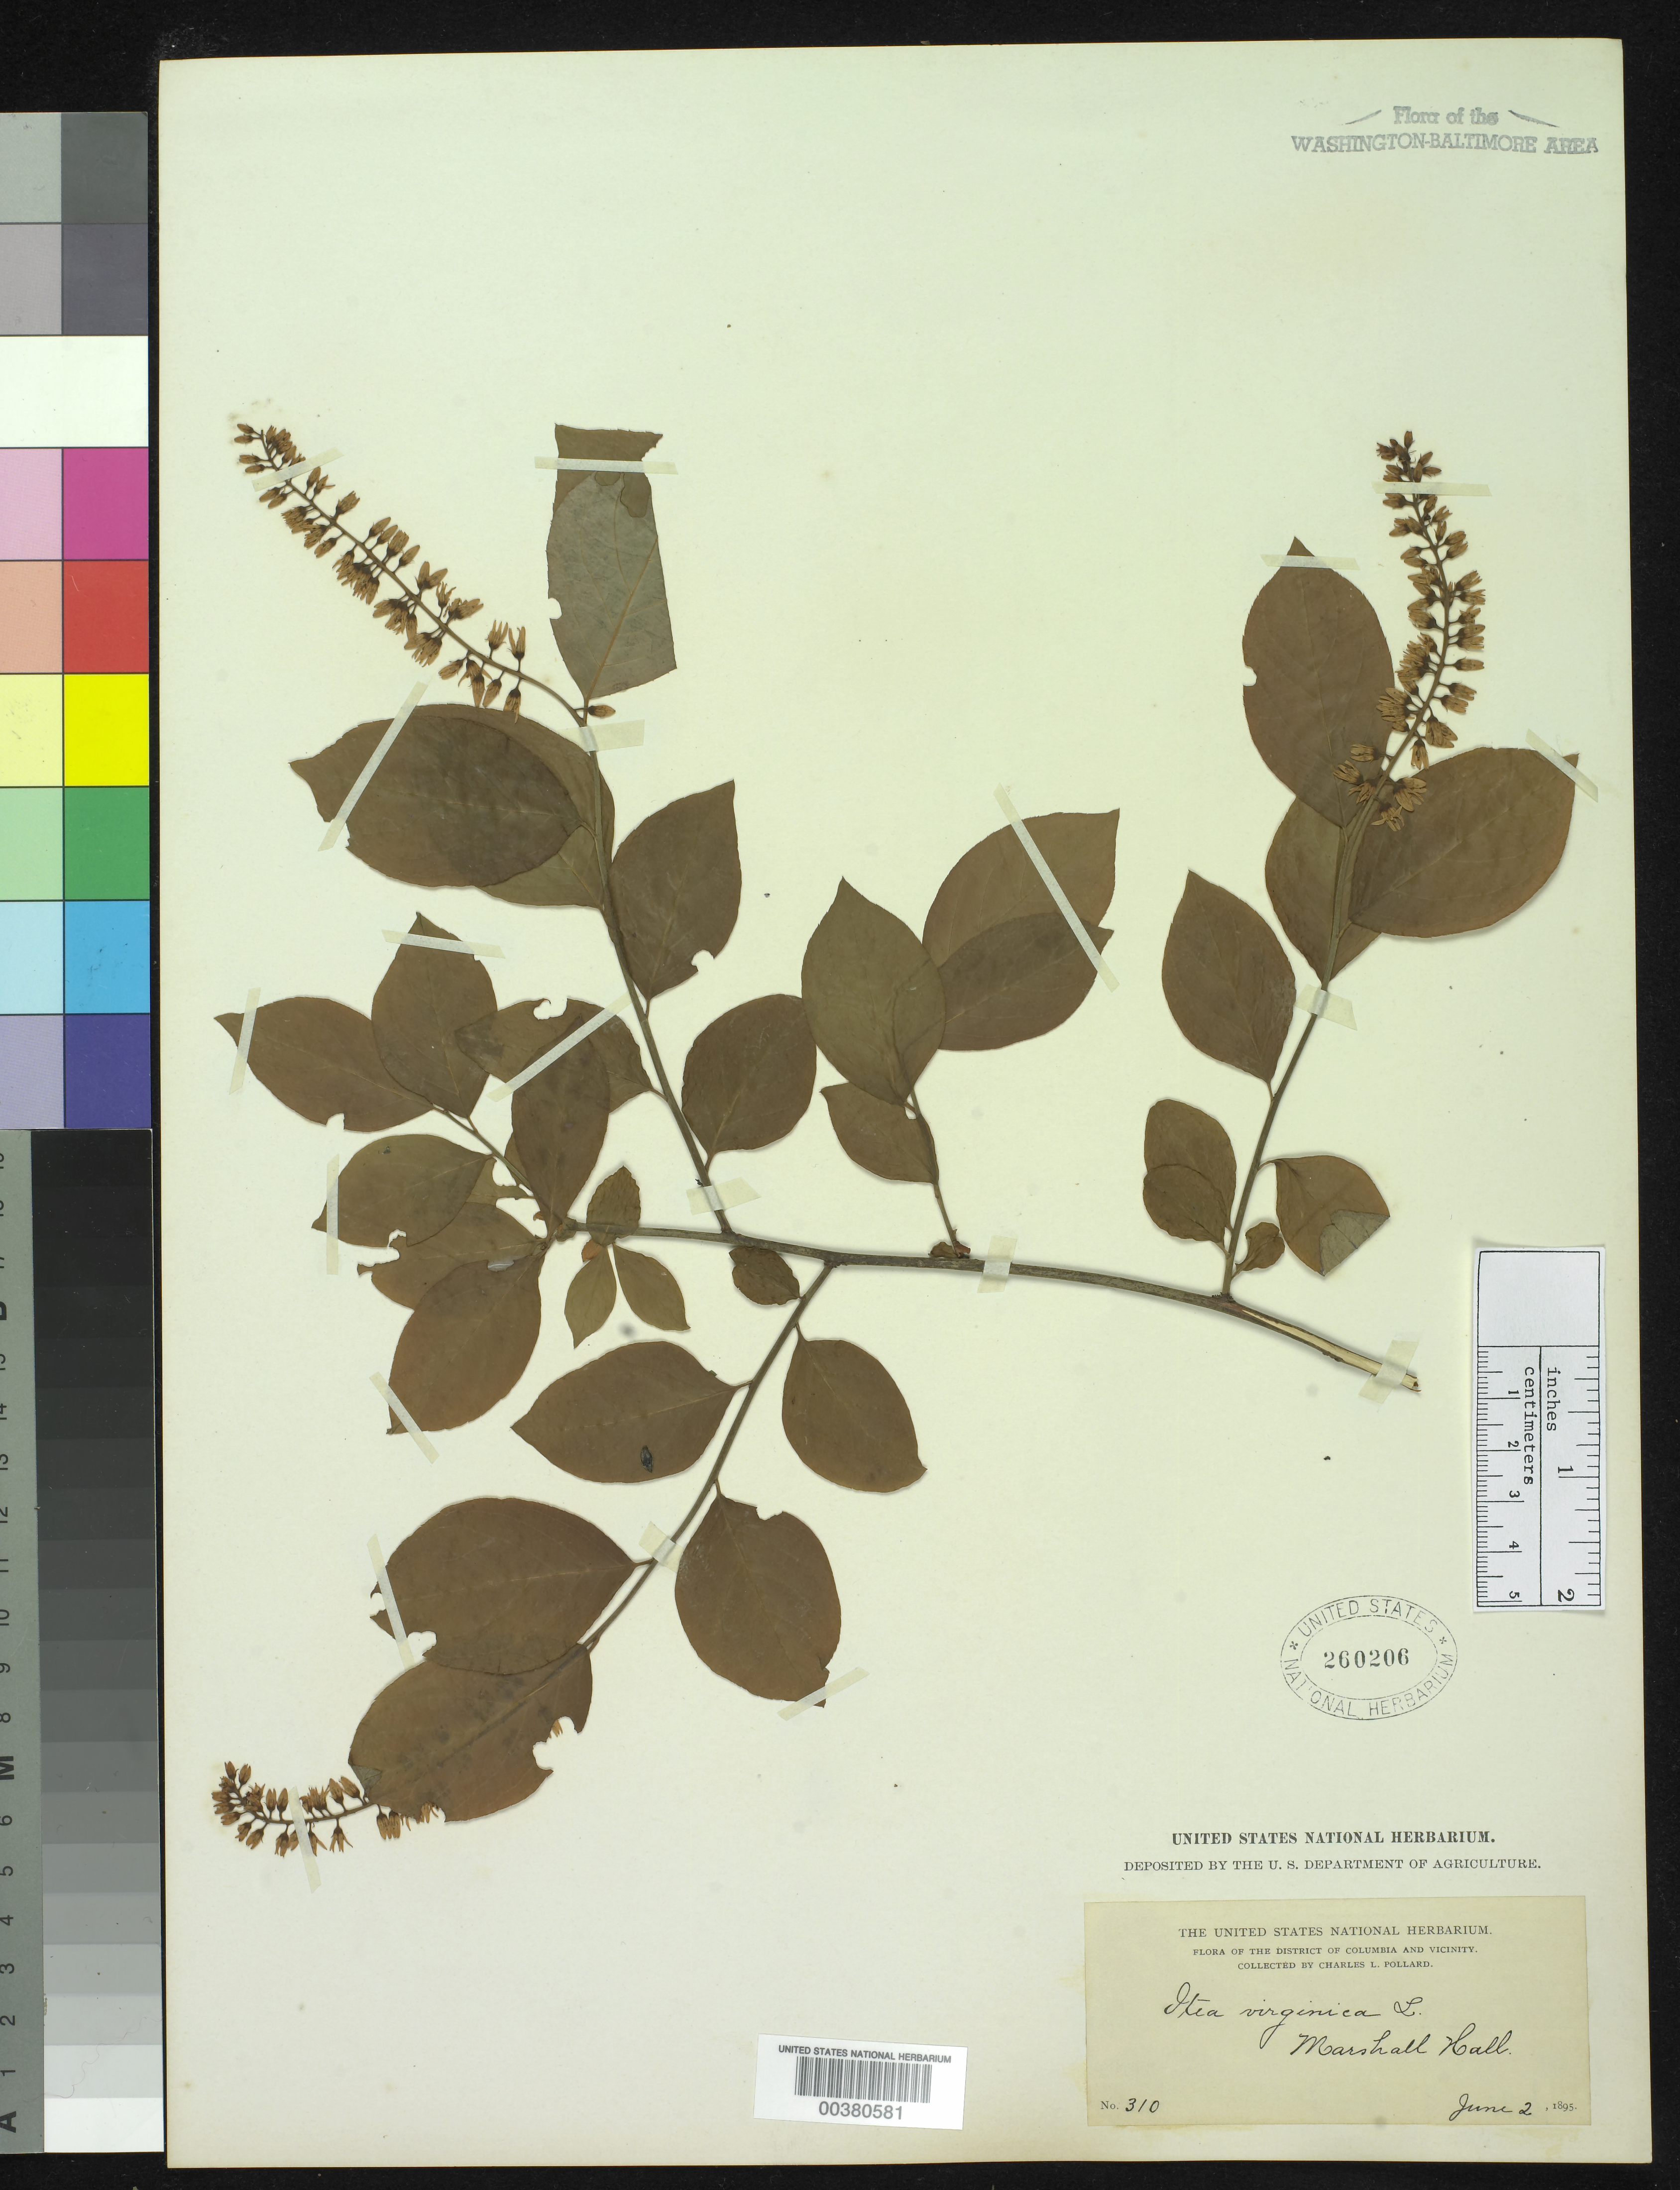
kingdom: Plantae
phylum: Tracheophyta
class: Magnoliopsida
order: Saxifragales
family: Iteaceae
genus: Itea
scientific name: Itea virginica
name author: L.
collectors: C. L. Pollard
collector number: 310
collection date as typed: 02 Jun 1895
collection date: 1895-06-02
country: United States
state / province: Maryland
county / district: Charles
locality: Marshall Hall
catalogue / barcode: US 260206